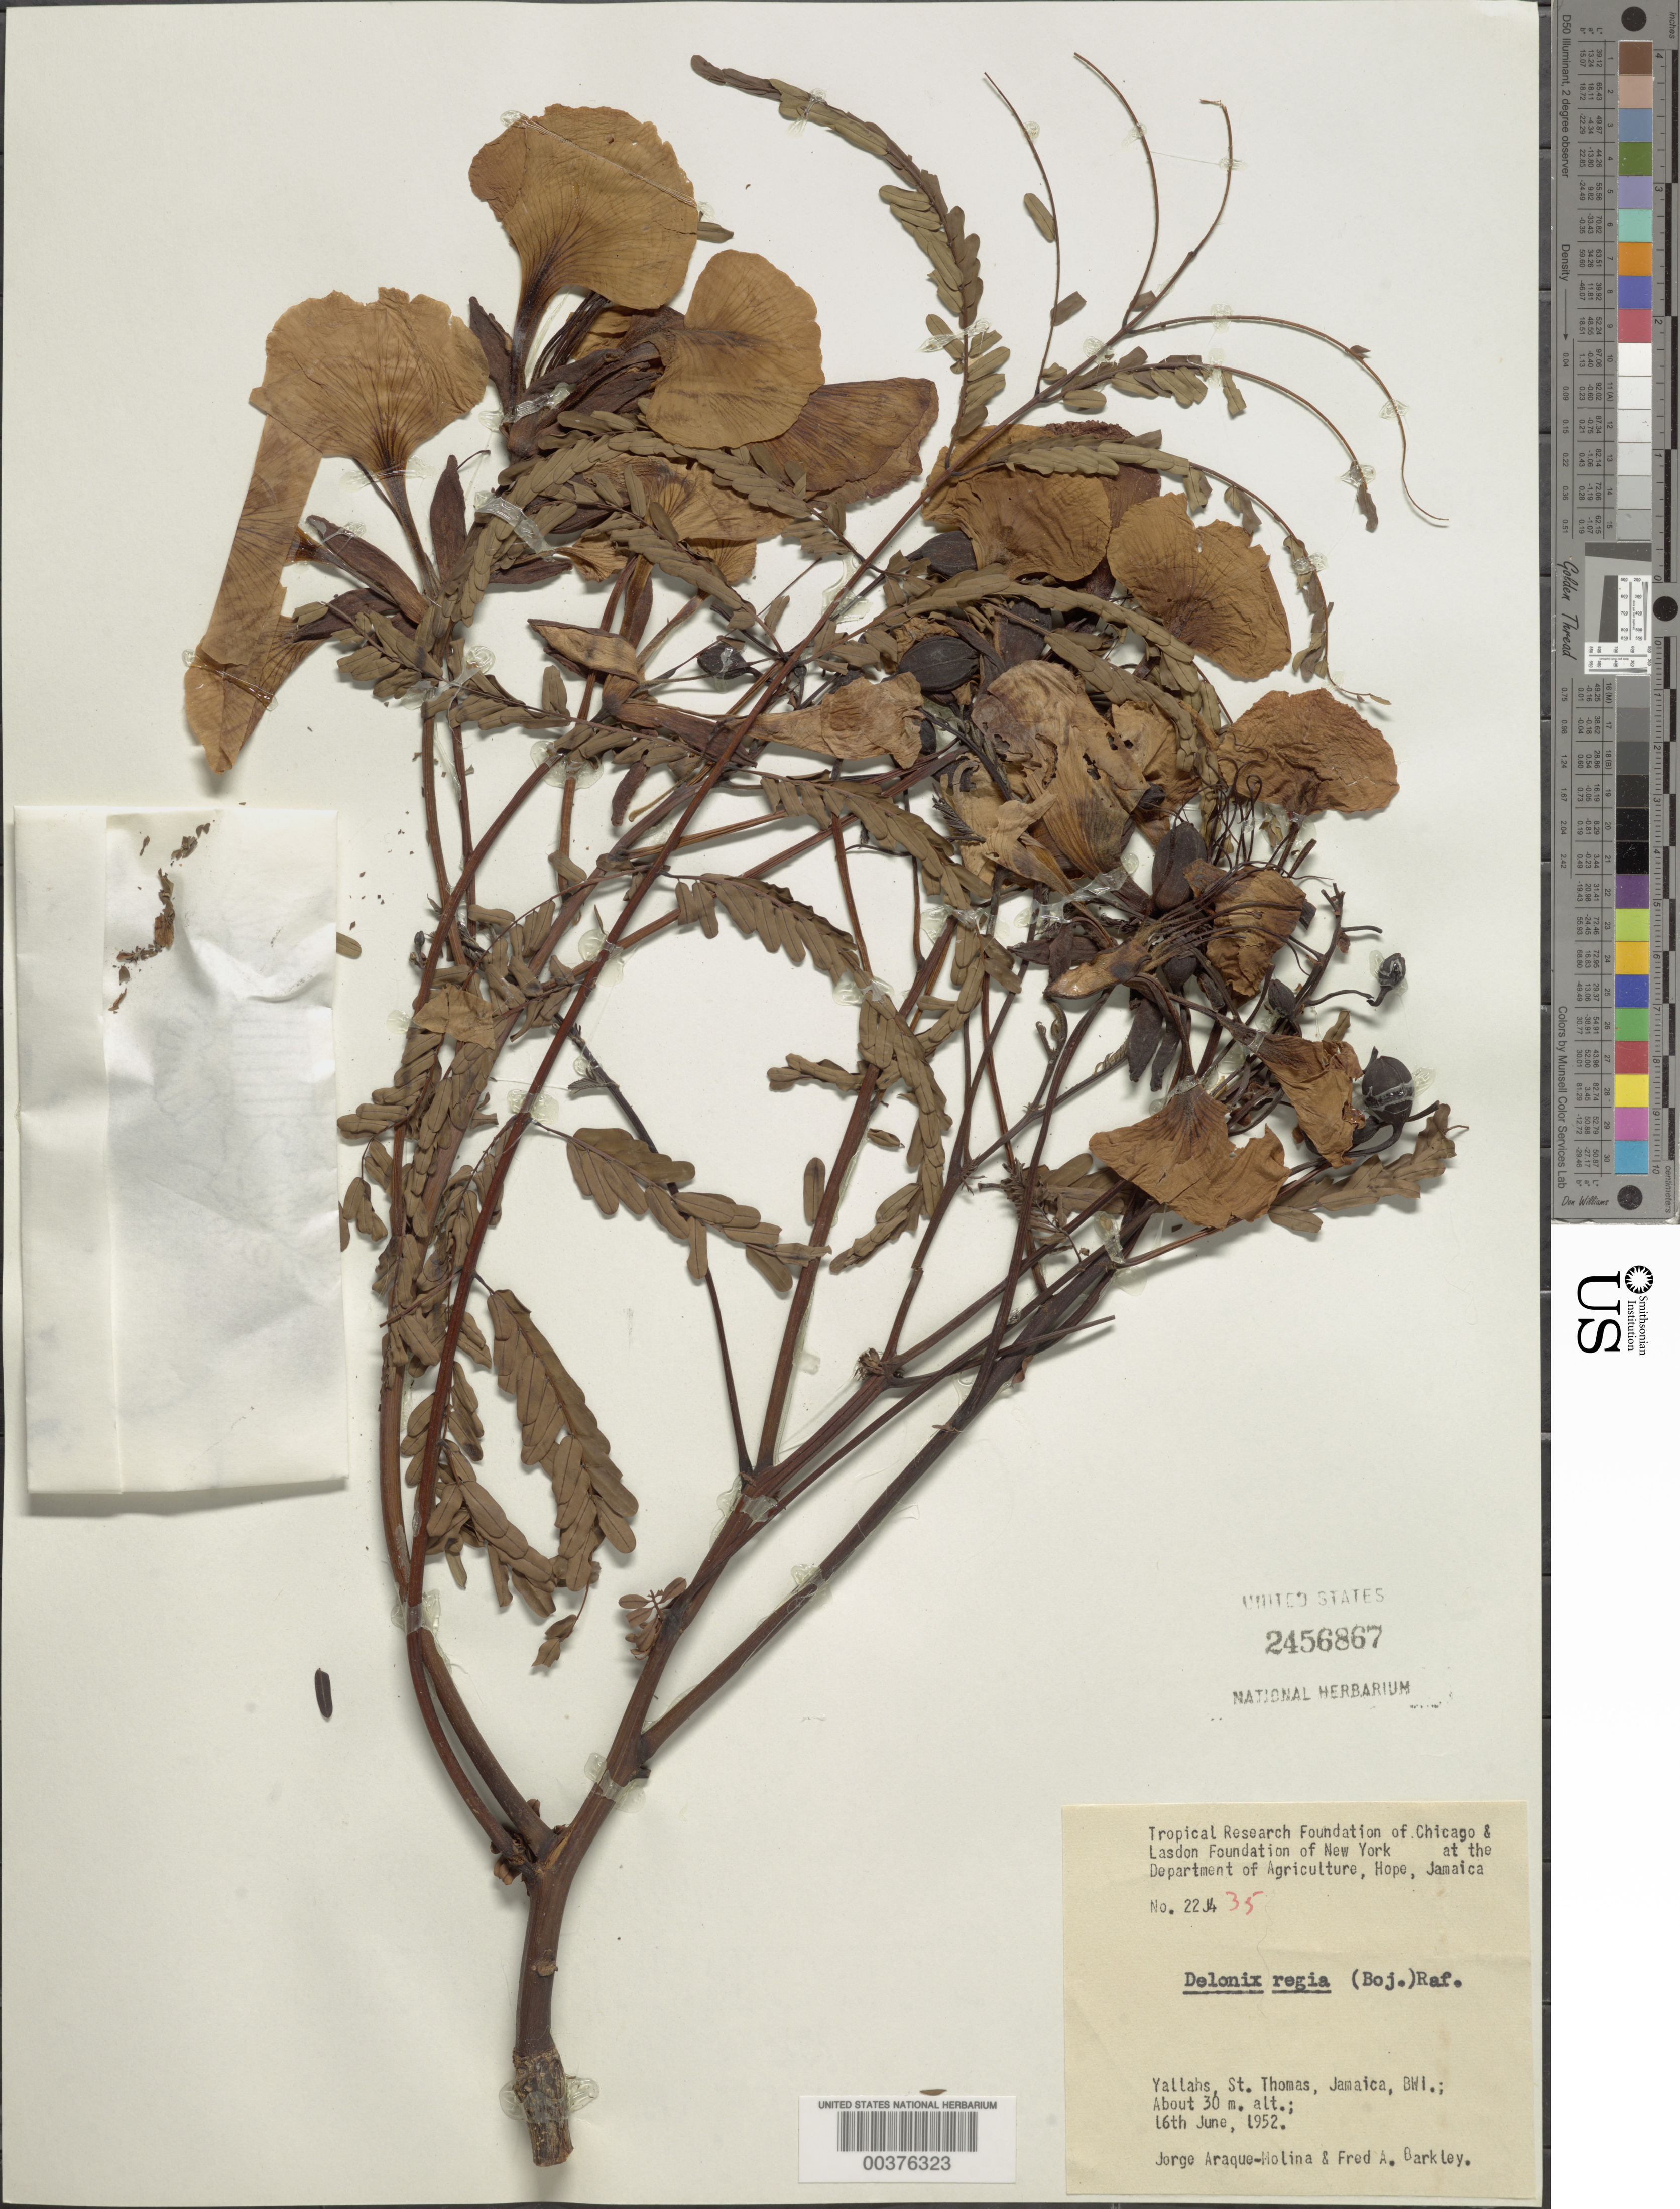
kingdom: Plantae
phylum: Tracheophyta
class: Magnoliopsida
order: Fabales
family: Fabaceae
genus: Delonix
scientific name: Delonix regia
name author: (Bojer ex Hook.) Raf.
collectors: J. Araque Molina & F. A. Barkley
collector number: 22j435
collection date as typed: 16 Jun 1952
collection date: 1952-06-16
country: Jamaica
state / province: Saint Thomas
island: Greater Antilles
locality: Yallahs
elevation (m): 30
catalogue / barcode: US 2456867